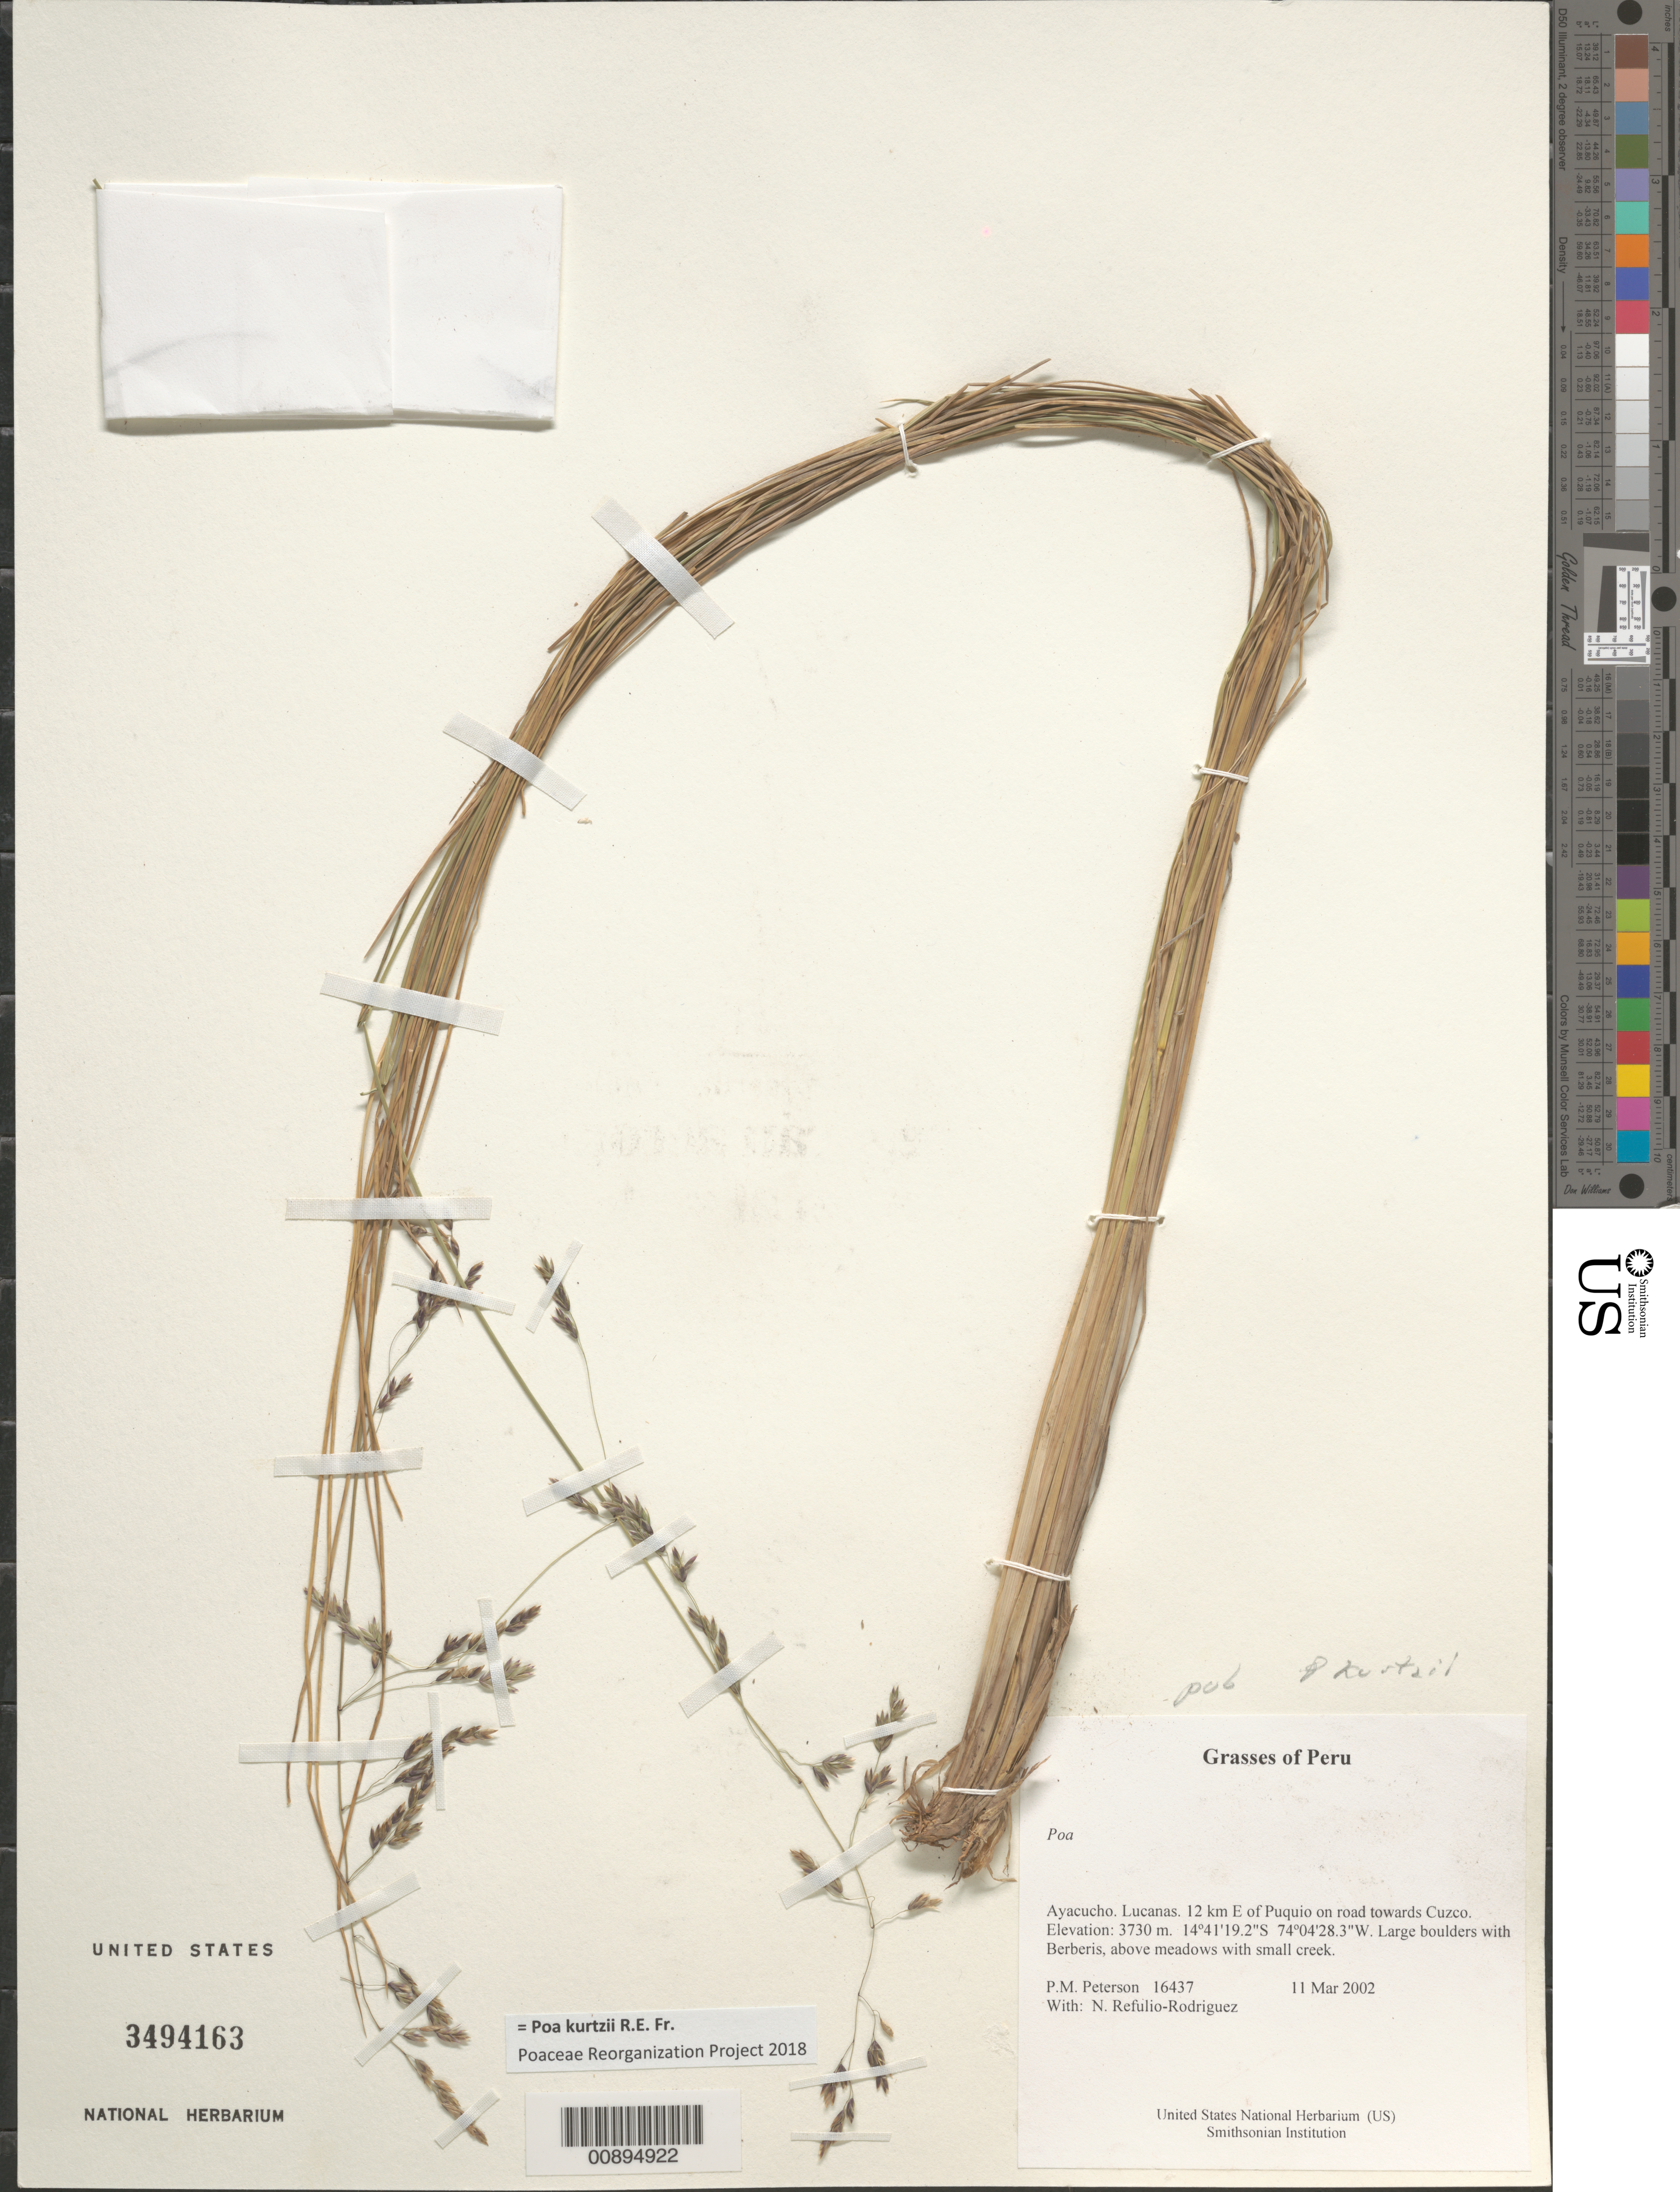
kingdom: Plantae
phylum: Tracheophyta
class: Liliopsida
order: Poales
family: Poaceae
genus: Poa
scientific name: Poa kurtzii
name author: R.E. Fr.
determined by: Poaceae Reorganization Project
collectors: P. M. Peterson & N. Refulio-Rodríguez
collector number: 16437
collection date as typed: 11 Mar 2002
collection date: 2002-03-11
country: Peru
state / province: Ayacucho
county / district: Lucanas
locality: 12 km E of Puquio on road towards Cuzco.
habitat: Large boulders with ~Berberis~, above meadows with small creek.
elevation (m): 3730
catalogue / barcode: US 3494163